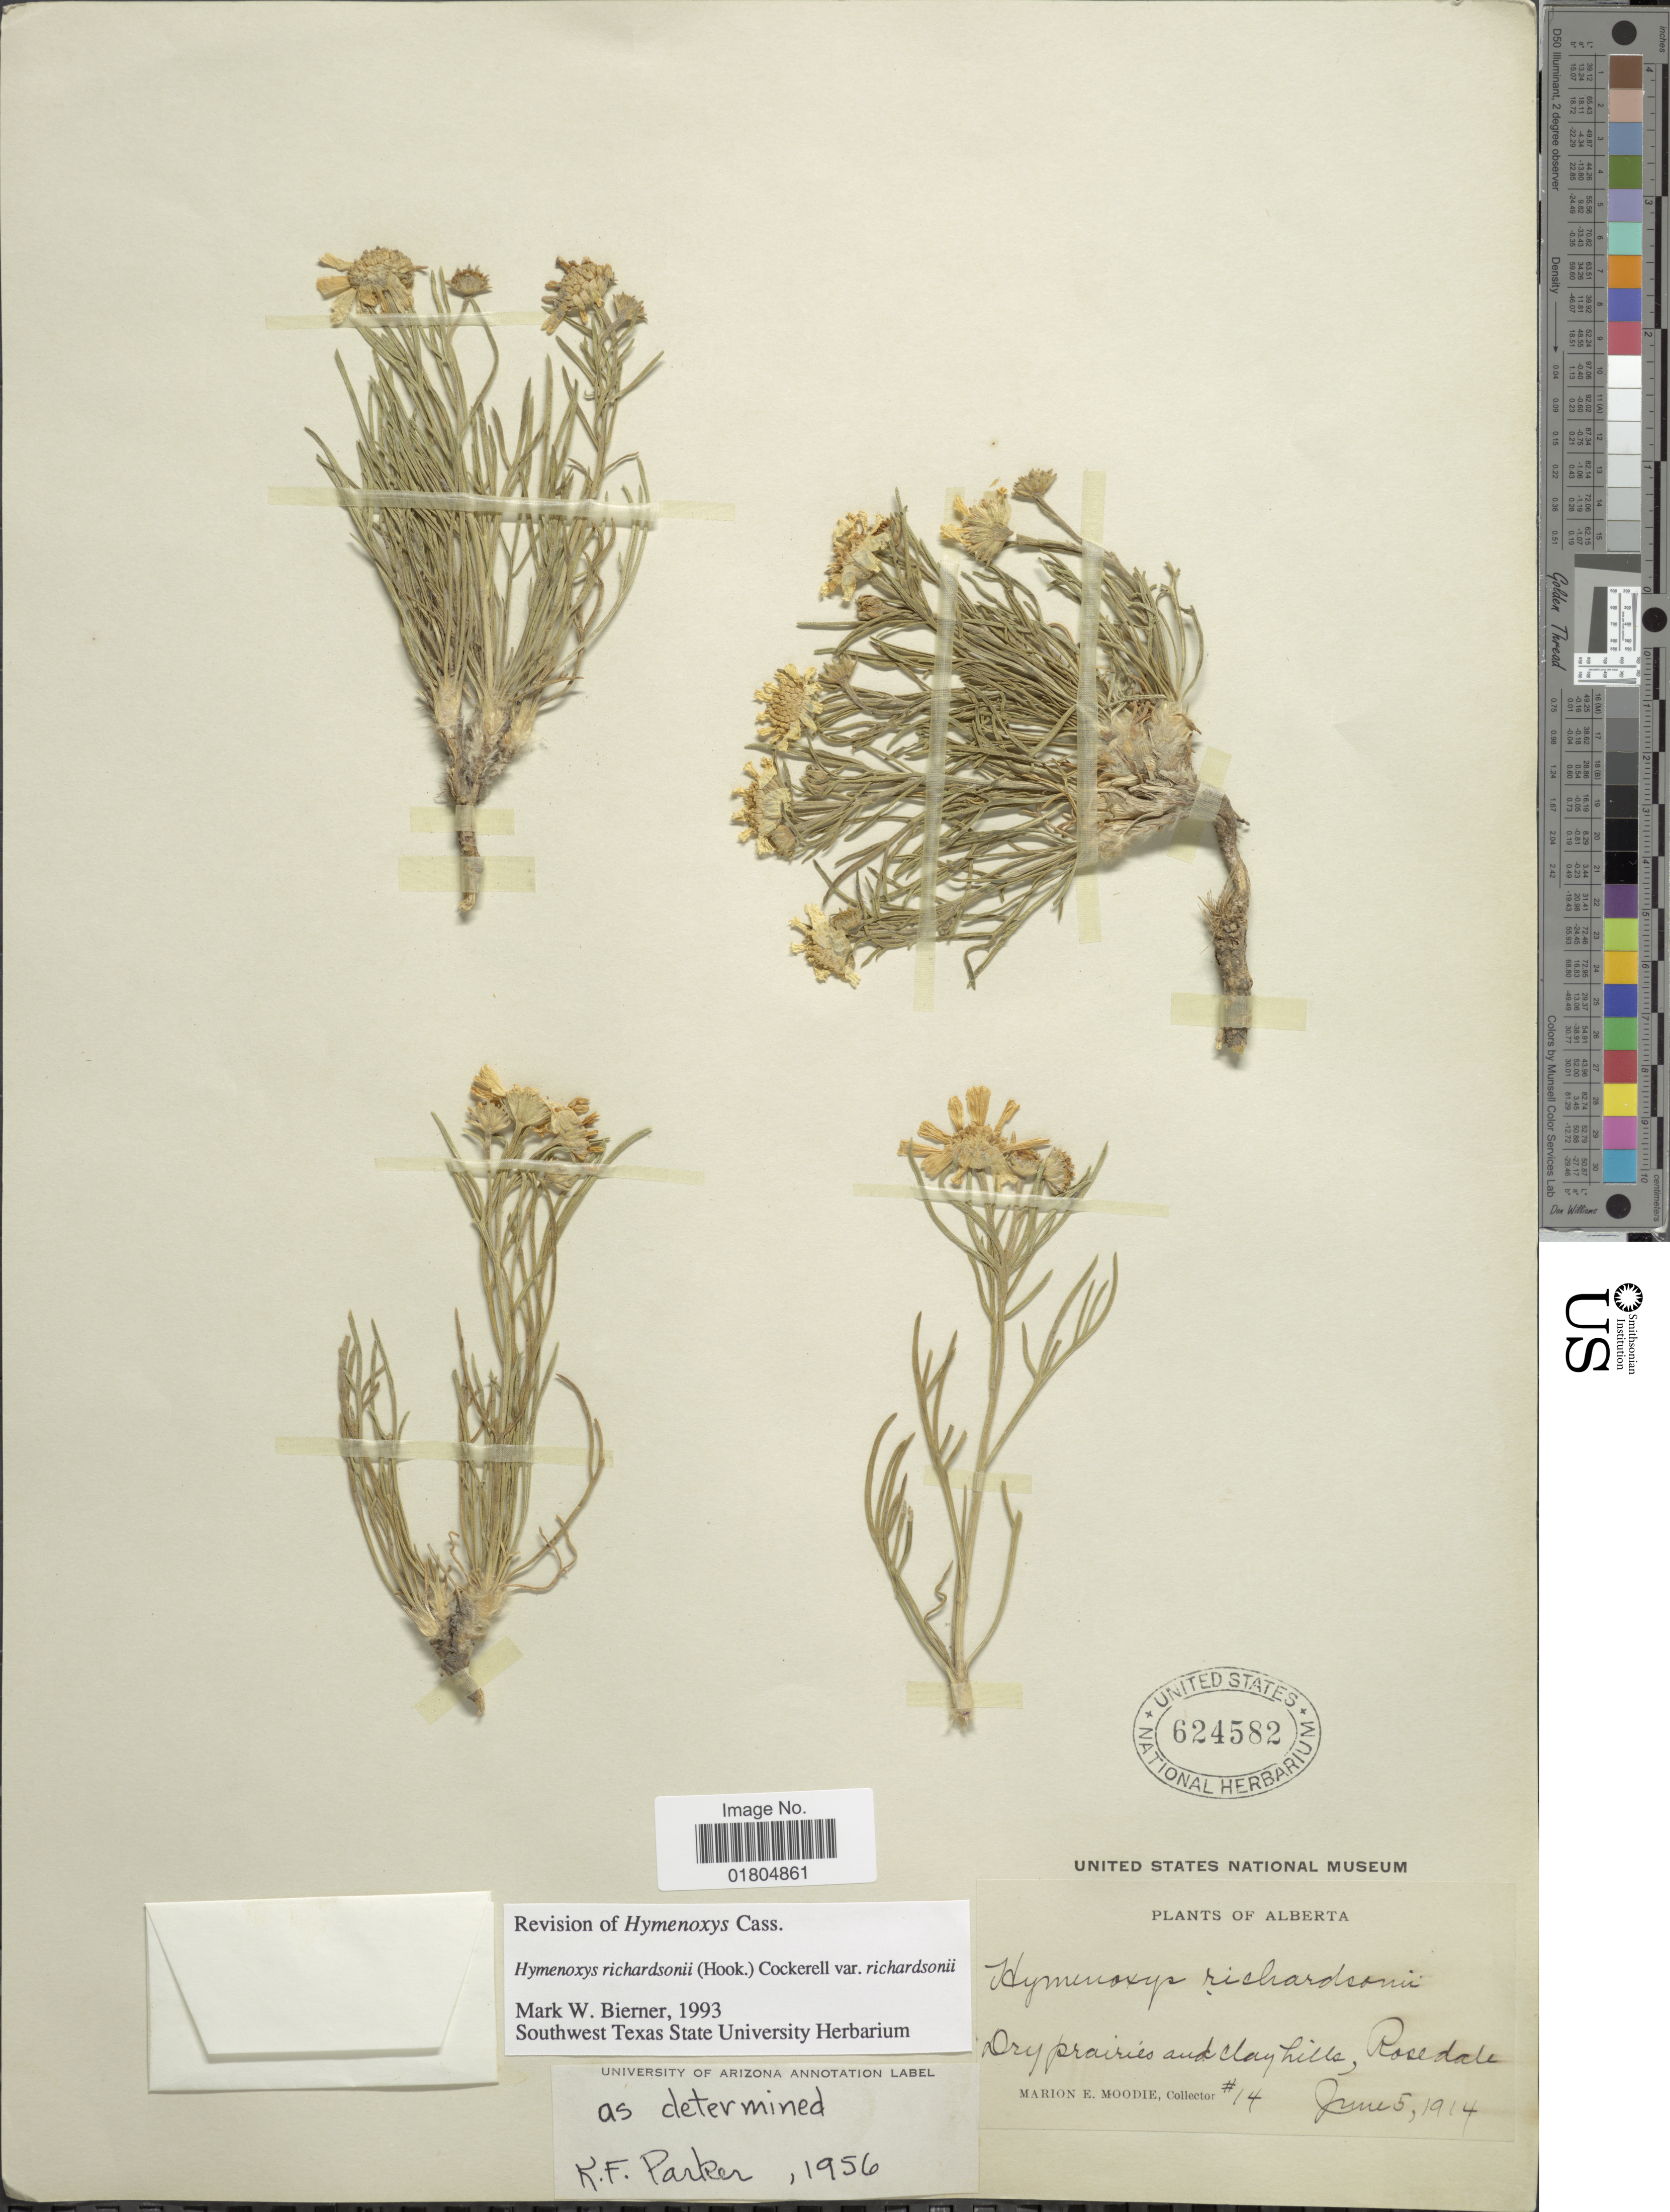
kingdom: Plantae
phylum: Tracheophyta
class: Magnoliopsida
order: Asterales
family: Asteraceae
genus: Hymenoxys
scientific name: Hymenoxys richardsonii var. richardsonii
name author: (Hook.) Cockerell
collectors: M. E. Moodie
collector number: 14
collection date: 1914-06-05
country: Canada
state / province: Alberta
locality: Rosedale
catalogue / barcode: US 624582